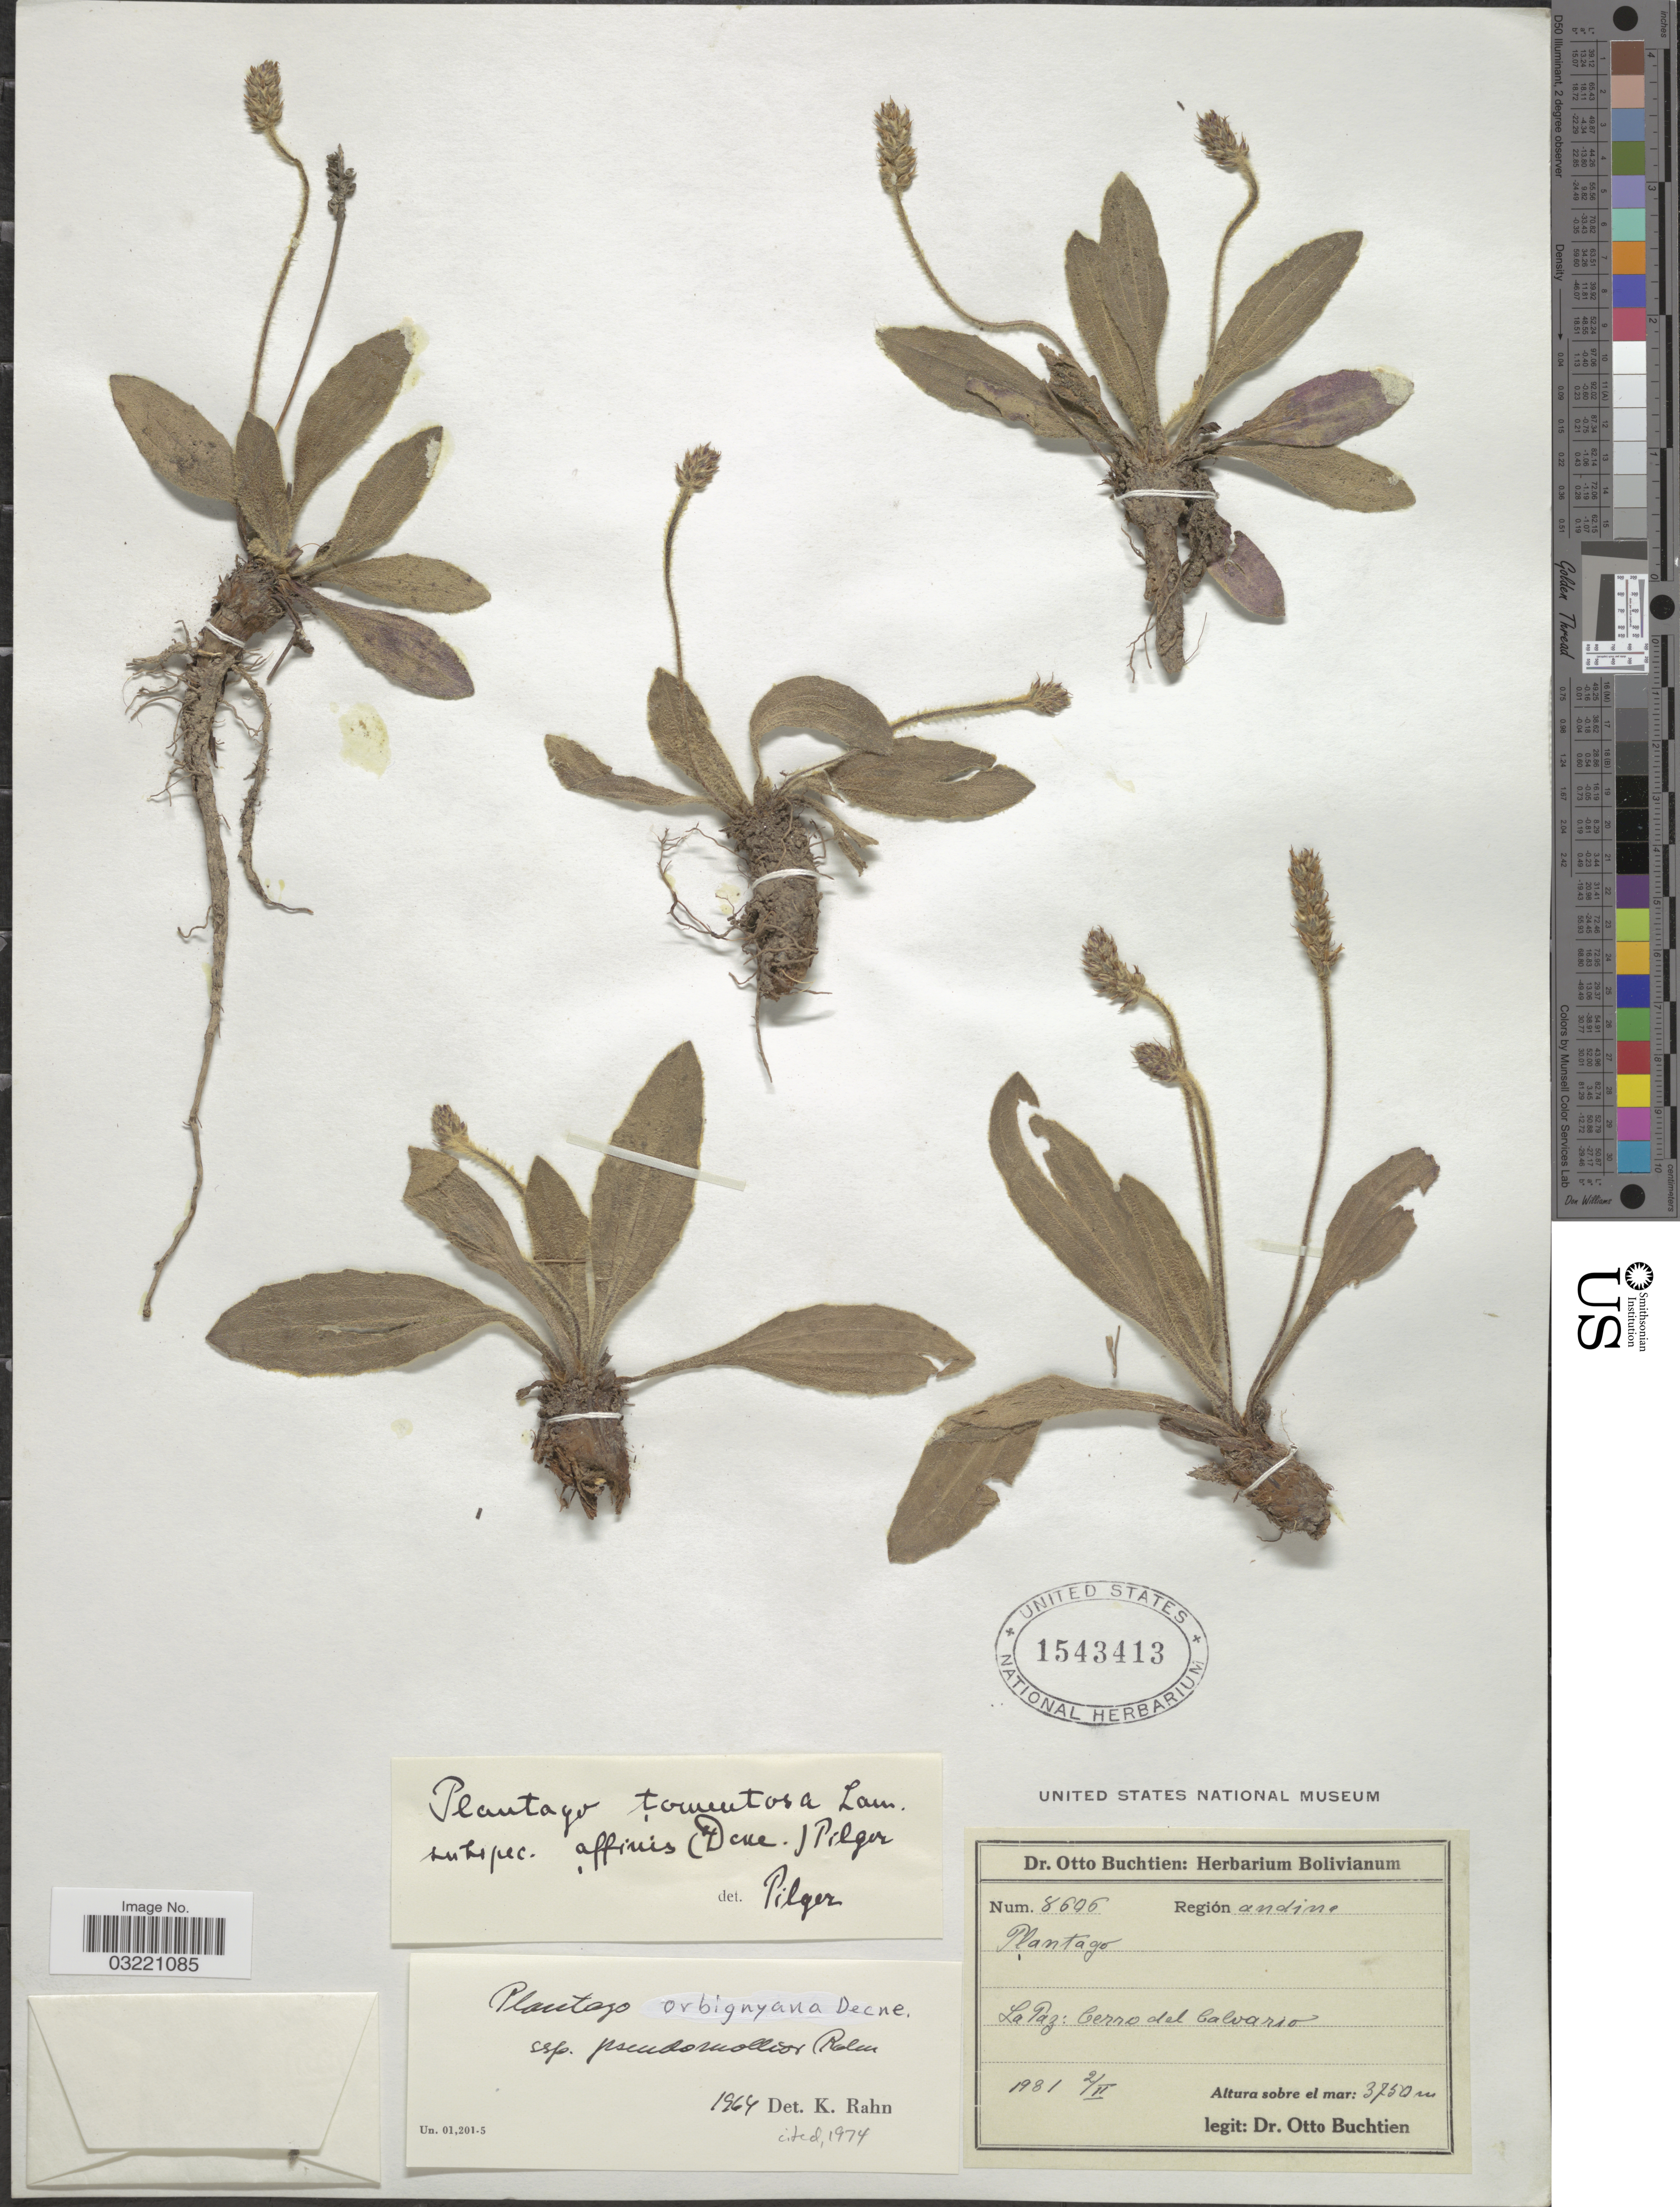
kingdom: Plantae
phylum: Tracheophyta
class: Magnoliopsida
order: Lamiales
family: Plantaginaceae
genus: Plantago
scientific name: Plantago orbignyana subsp. pseudomollior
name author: (Rahn) Rahn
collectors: O. Buchtien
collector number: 8696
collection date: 1981-02-02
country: Bolivia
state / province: La Paz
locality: Región andine. La Paz: Cerro del Calvario.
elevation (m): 3750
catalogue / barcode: US 1543413